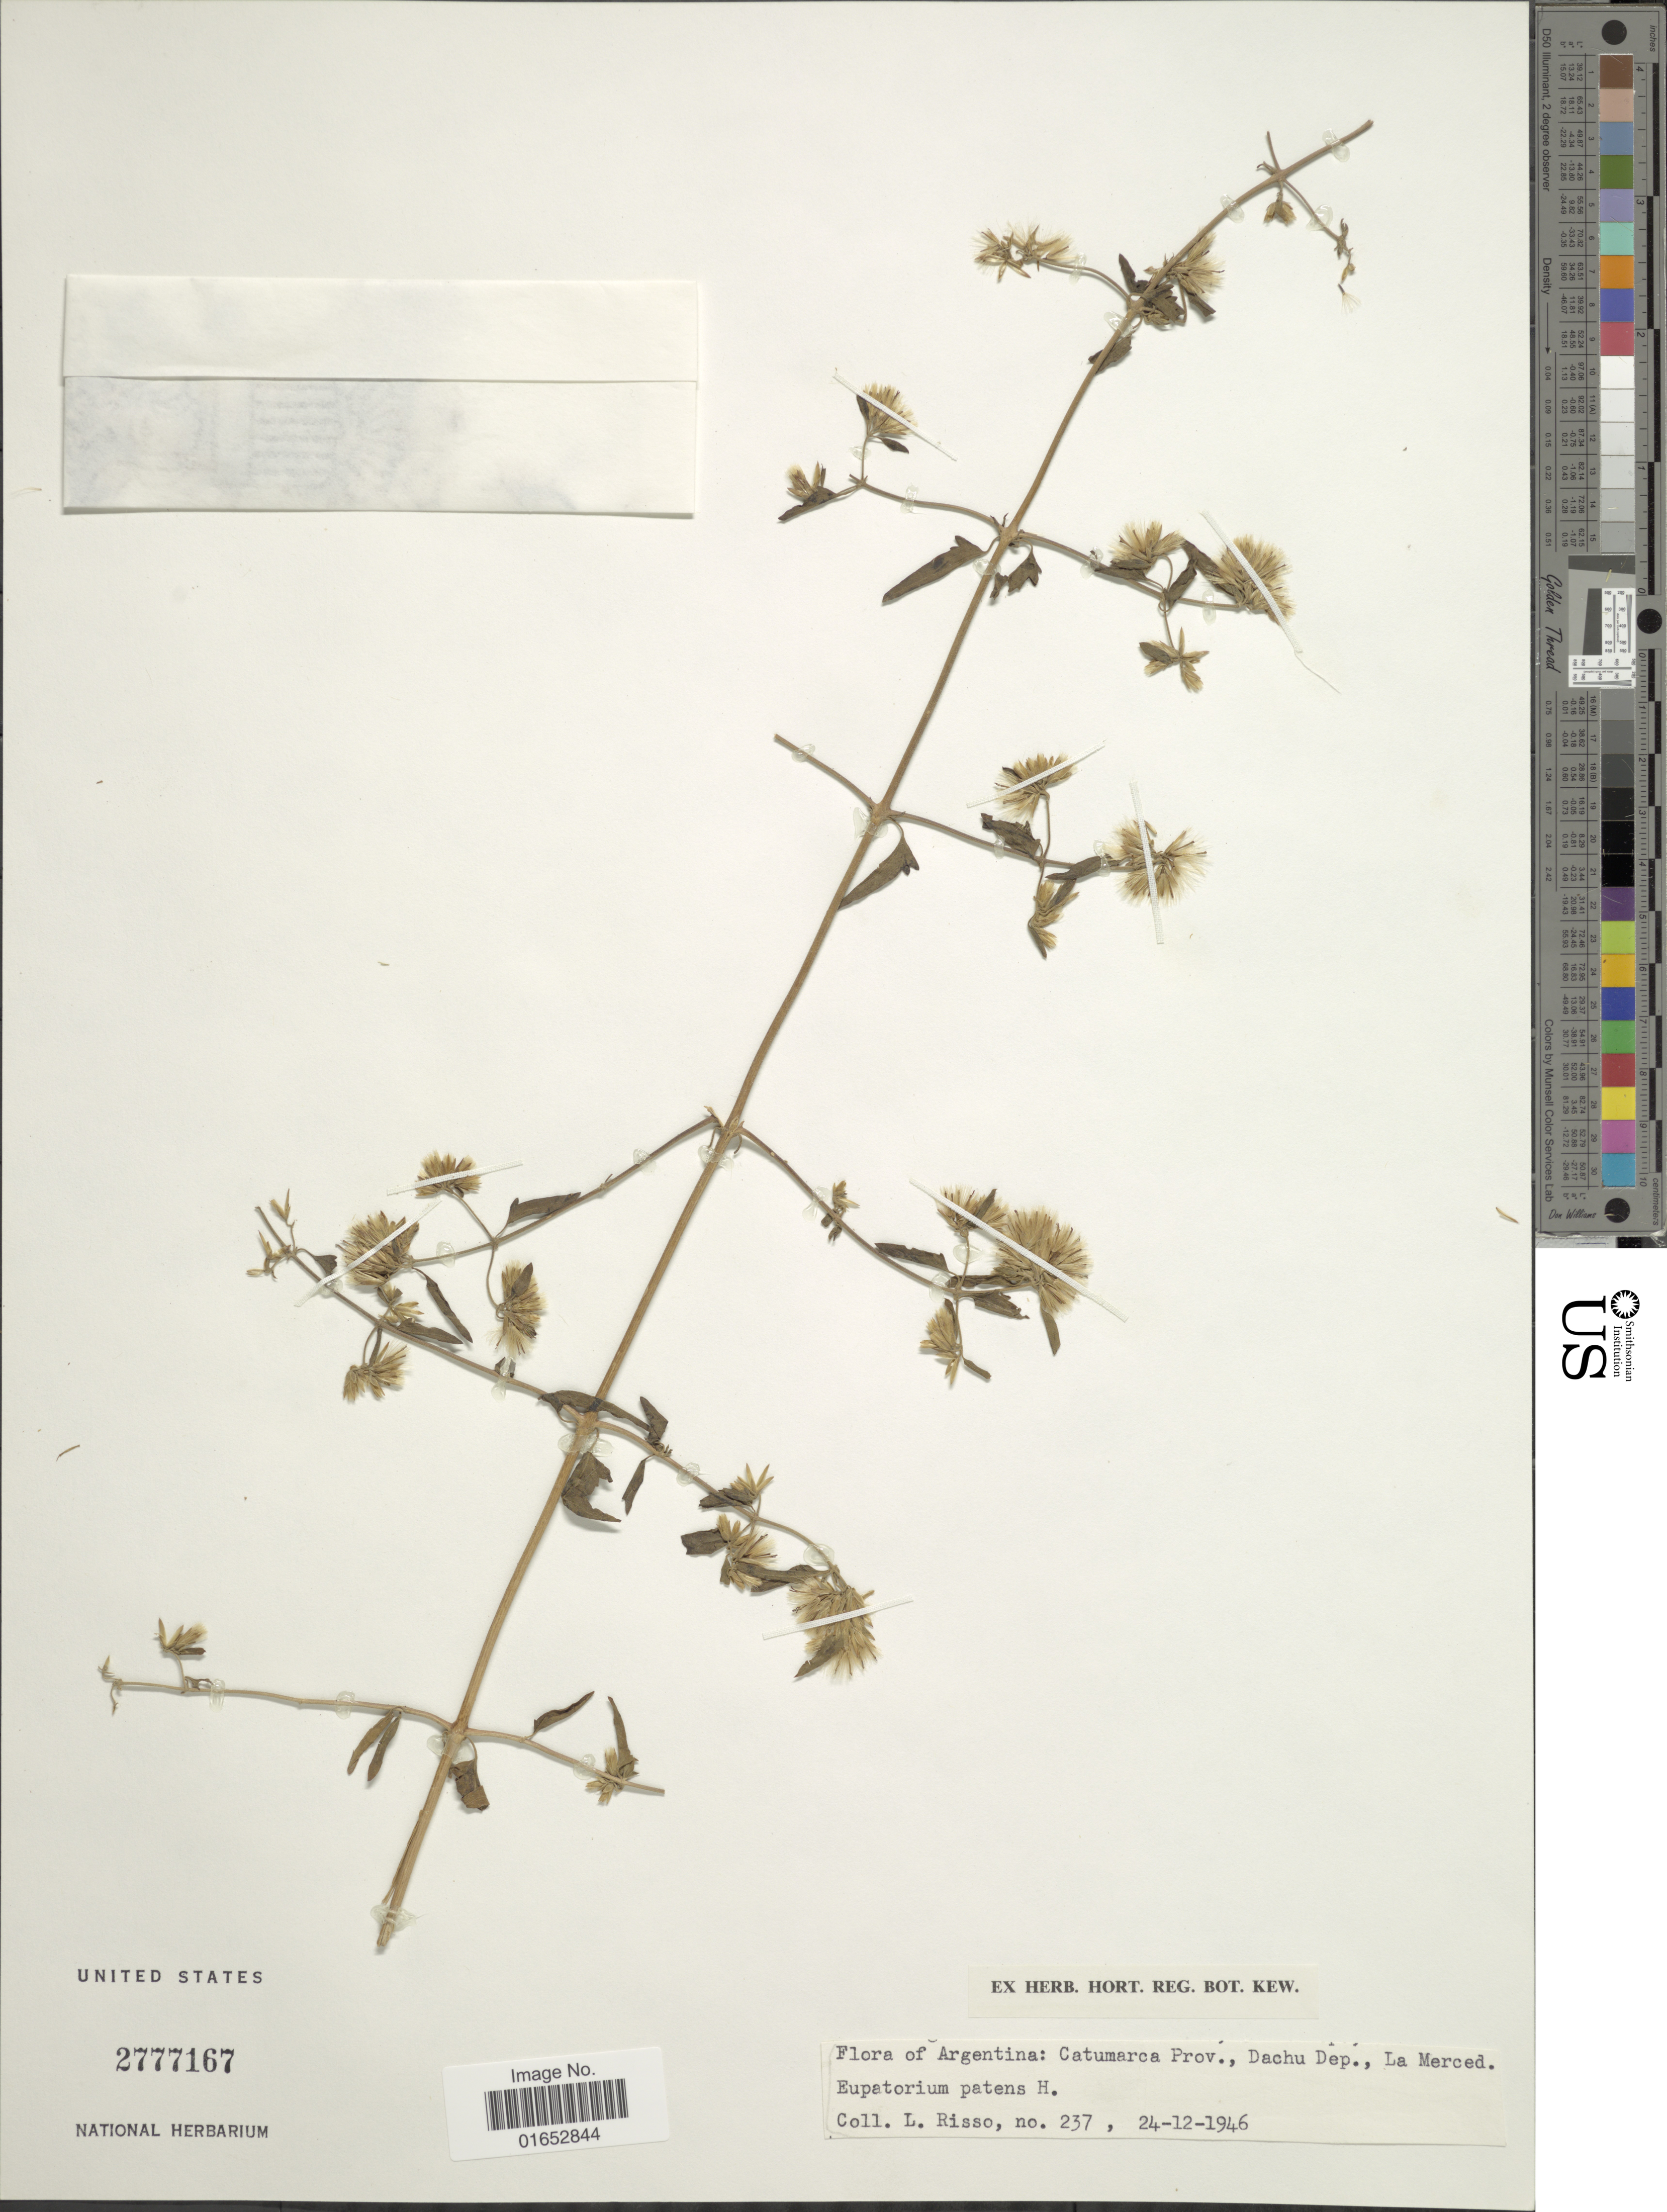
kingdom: Plantae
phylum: Tracheophyta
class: Magnoliopsida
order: Asterales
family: Asteraceae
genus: Austrobrickellia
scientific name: Austrobrickellia arnottii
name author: (Baker) R.M. King & H. Rob.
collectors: J. Risso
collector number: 237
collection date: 1946-12-24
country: Argentina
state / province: Catamarca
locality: Dachu Dep., La Merced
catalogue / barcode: US 2777167